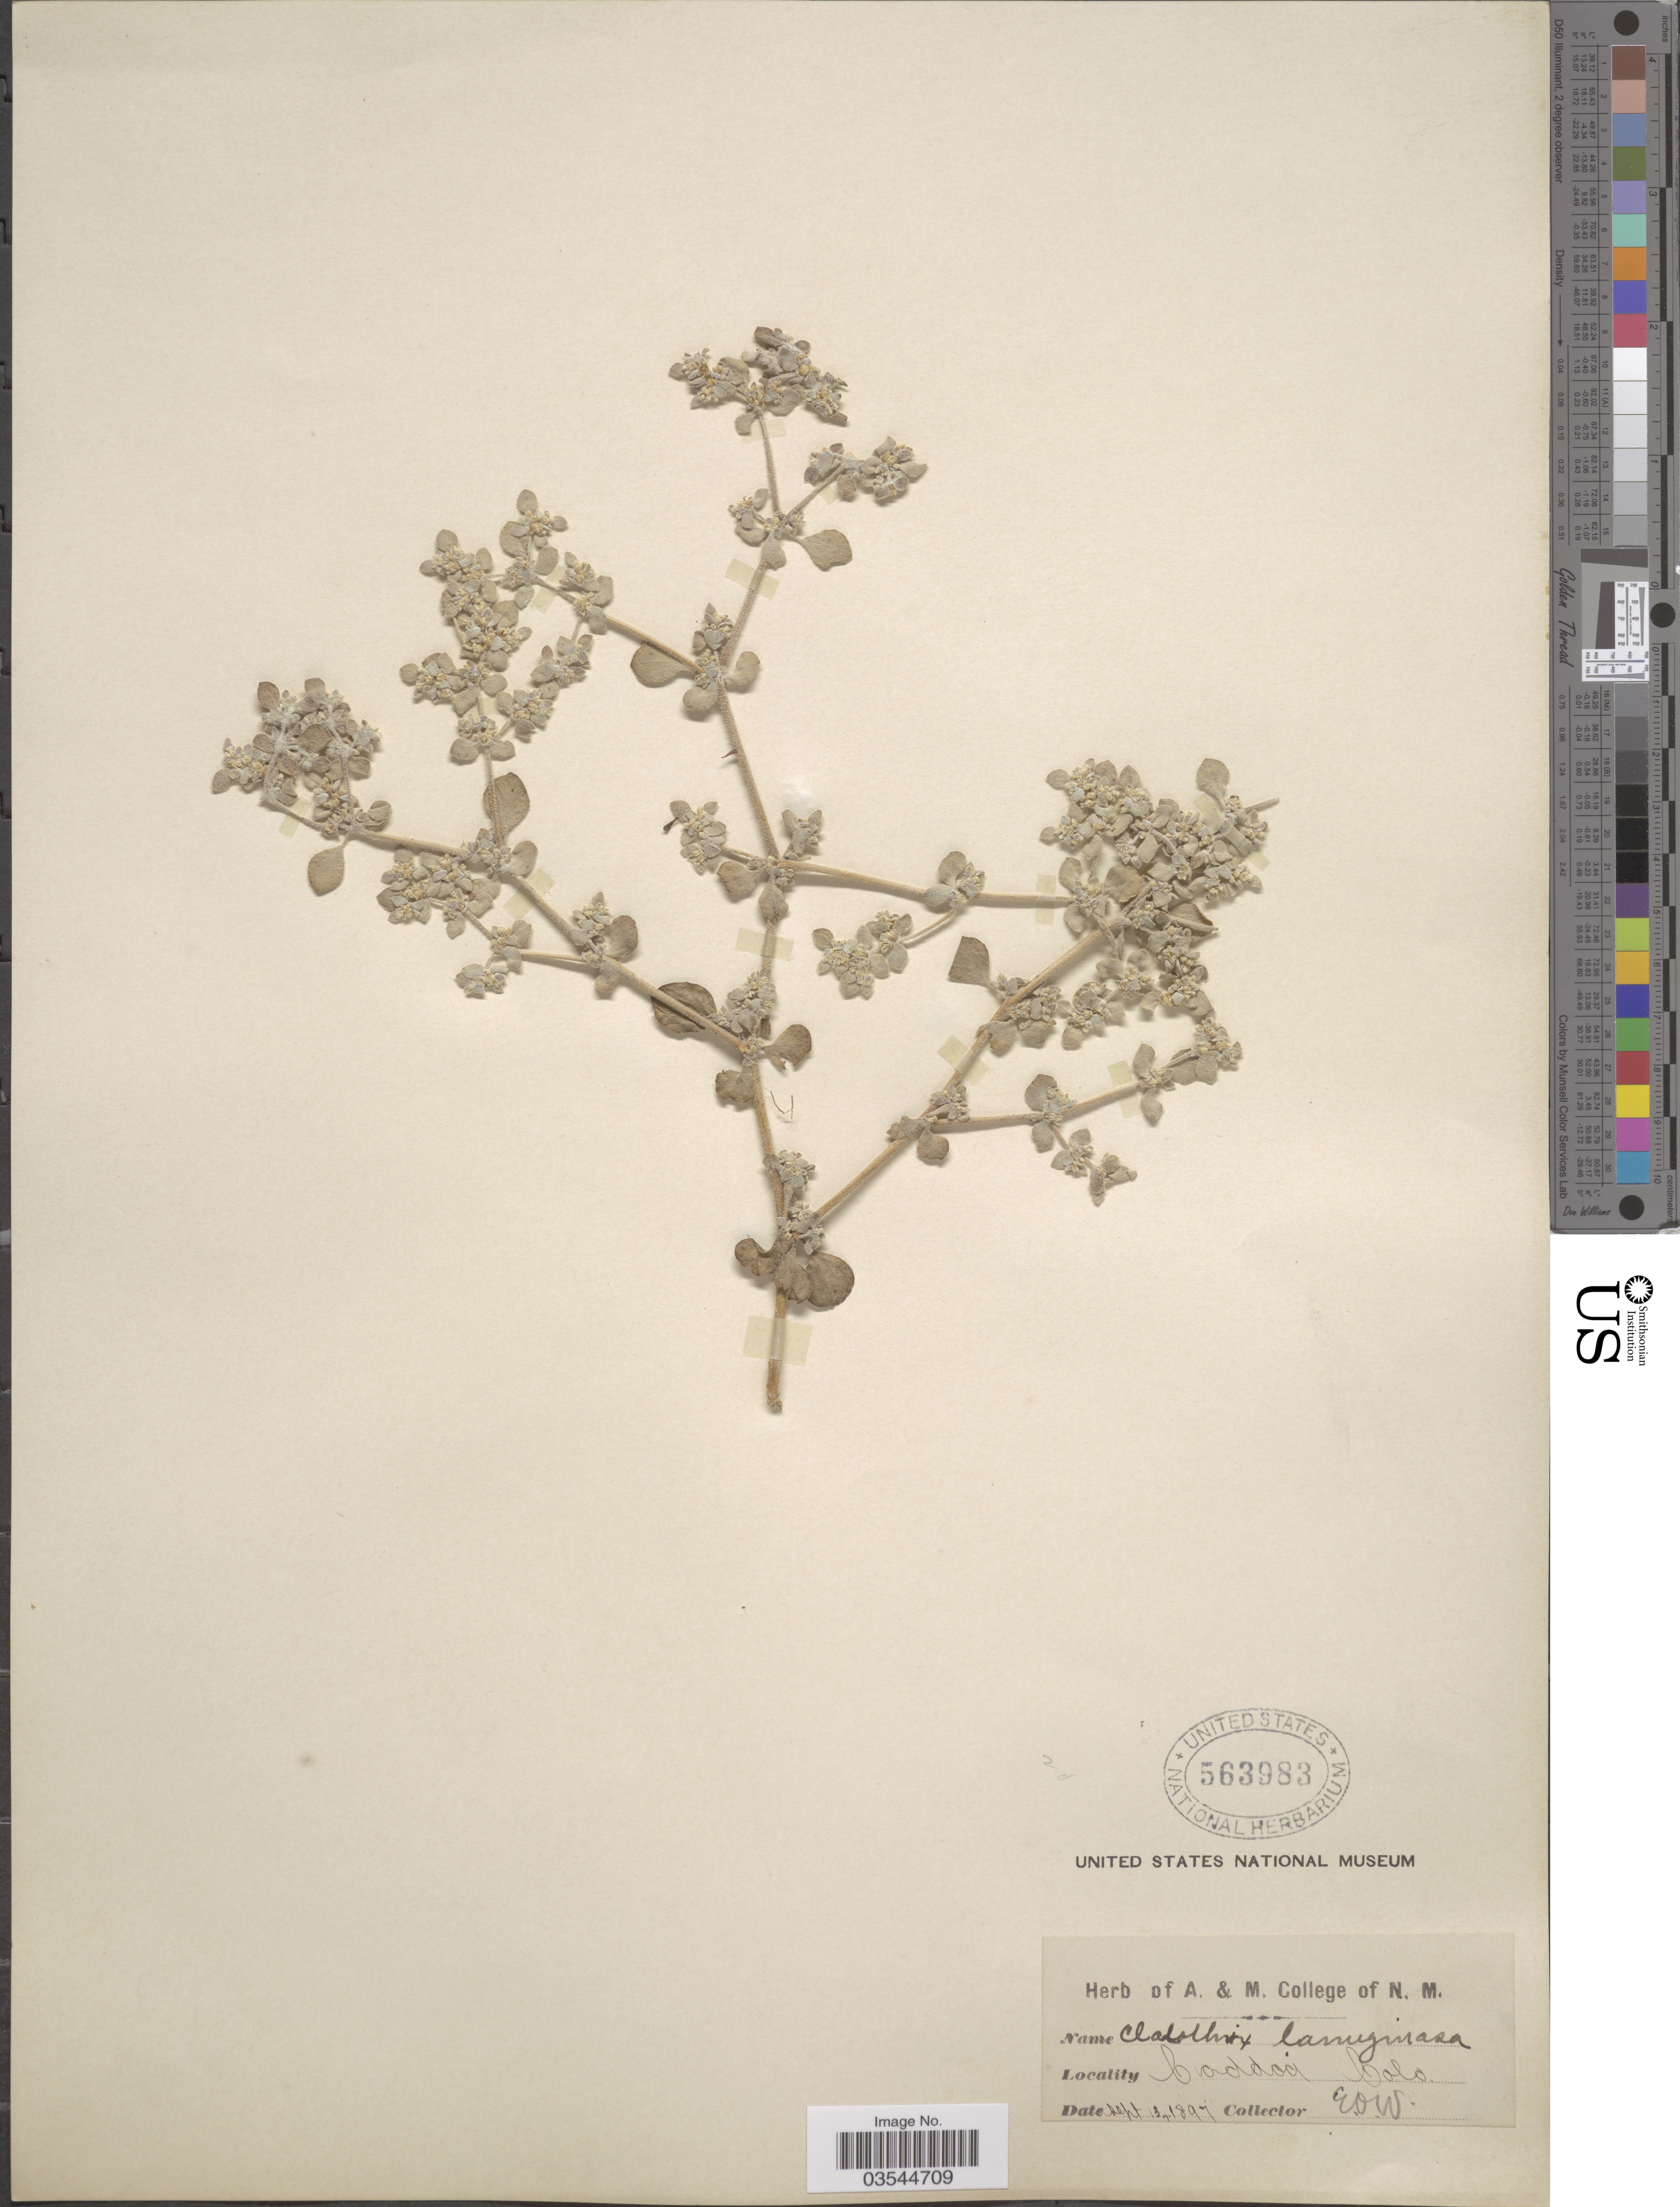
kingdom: Plantae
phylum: Tracheophyta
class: Magnoliopsida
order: Caryophyllales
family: Amaranthaceae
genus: Tidestromia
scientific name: Tidestromia lanuginosa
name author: (Nutt.) Standl.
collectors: E. O. W.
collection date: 1897-09-13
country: United States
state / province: Colorado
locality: Caddoa.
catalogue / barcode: US 563983